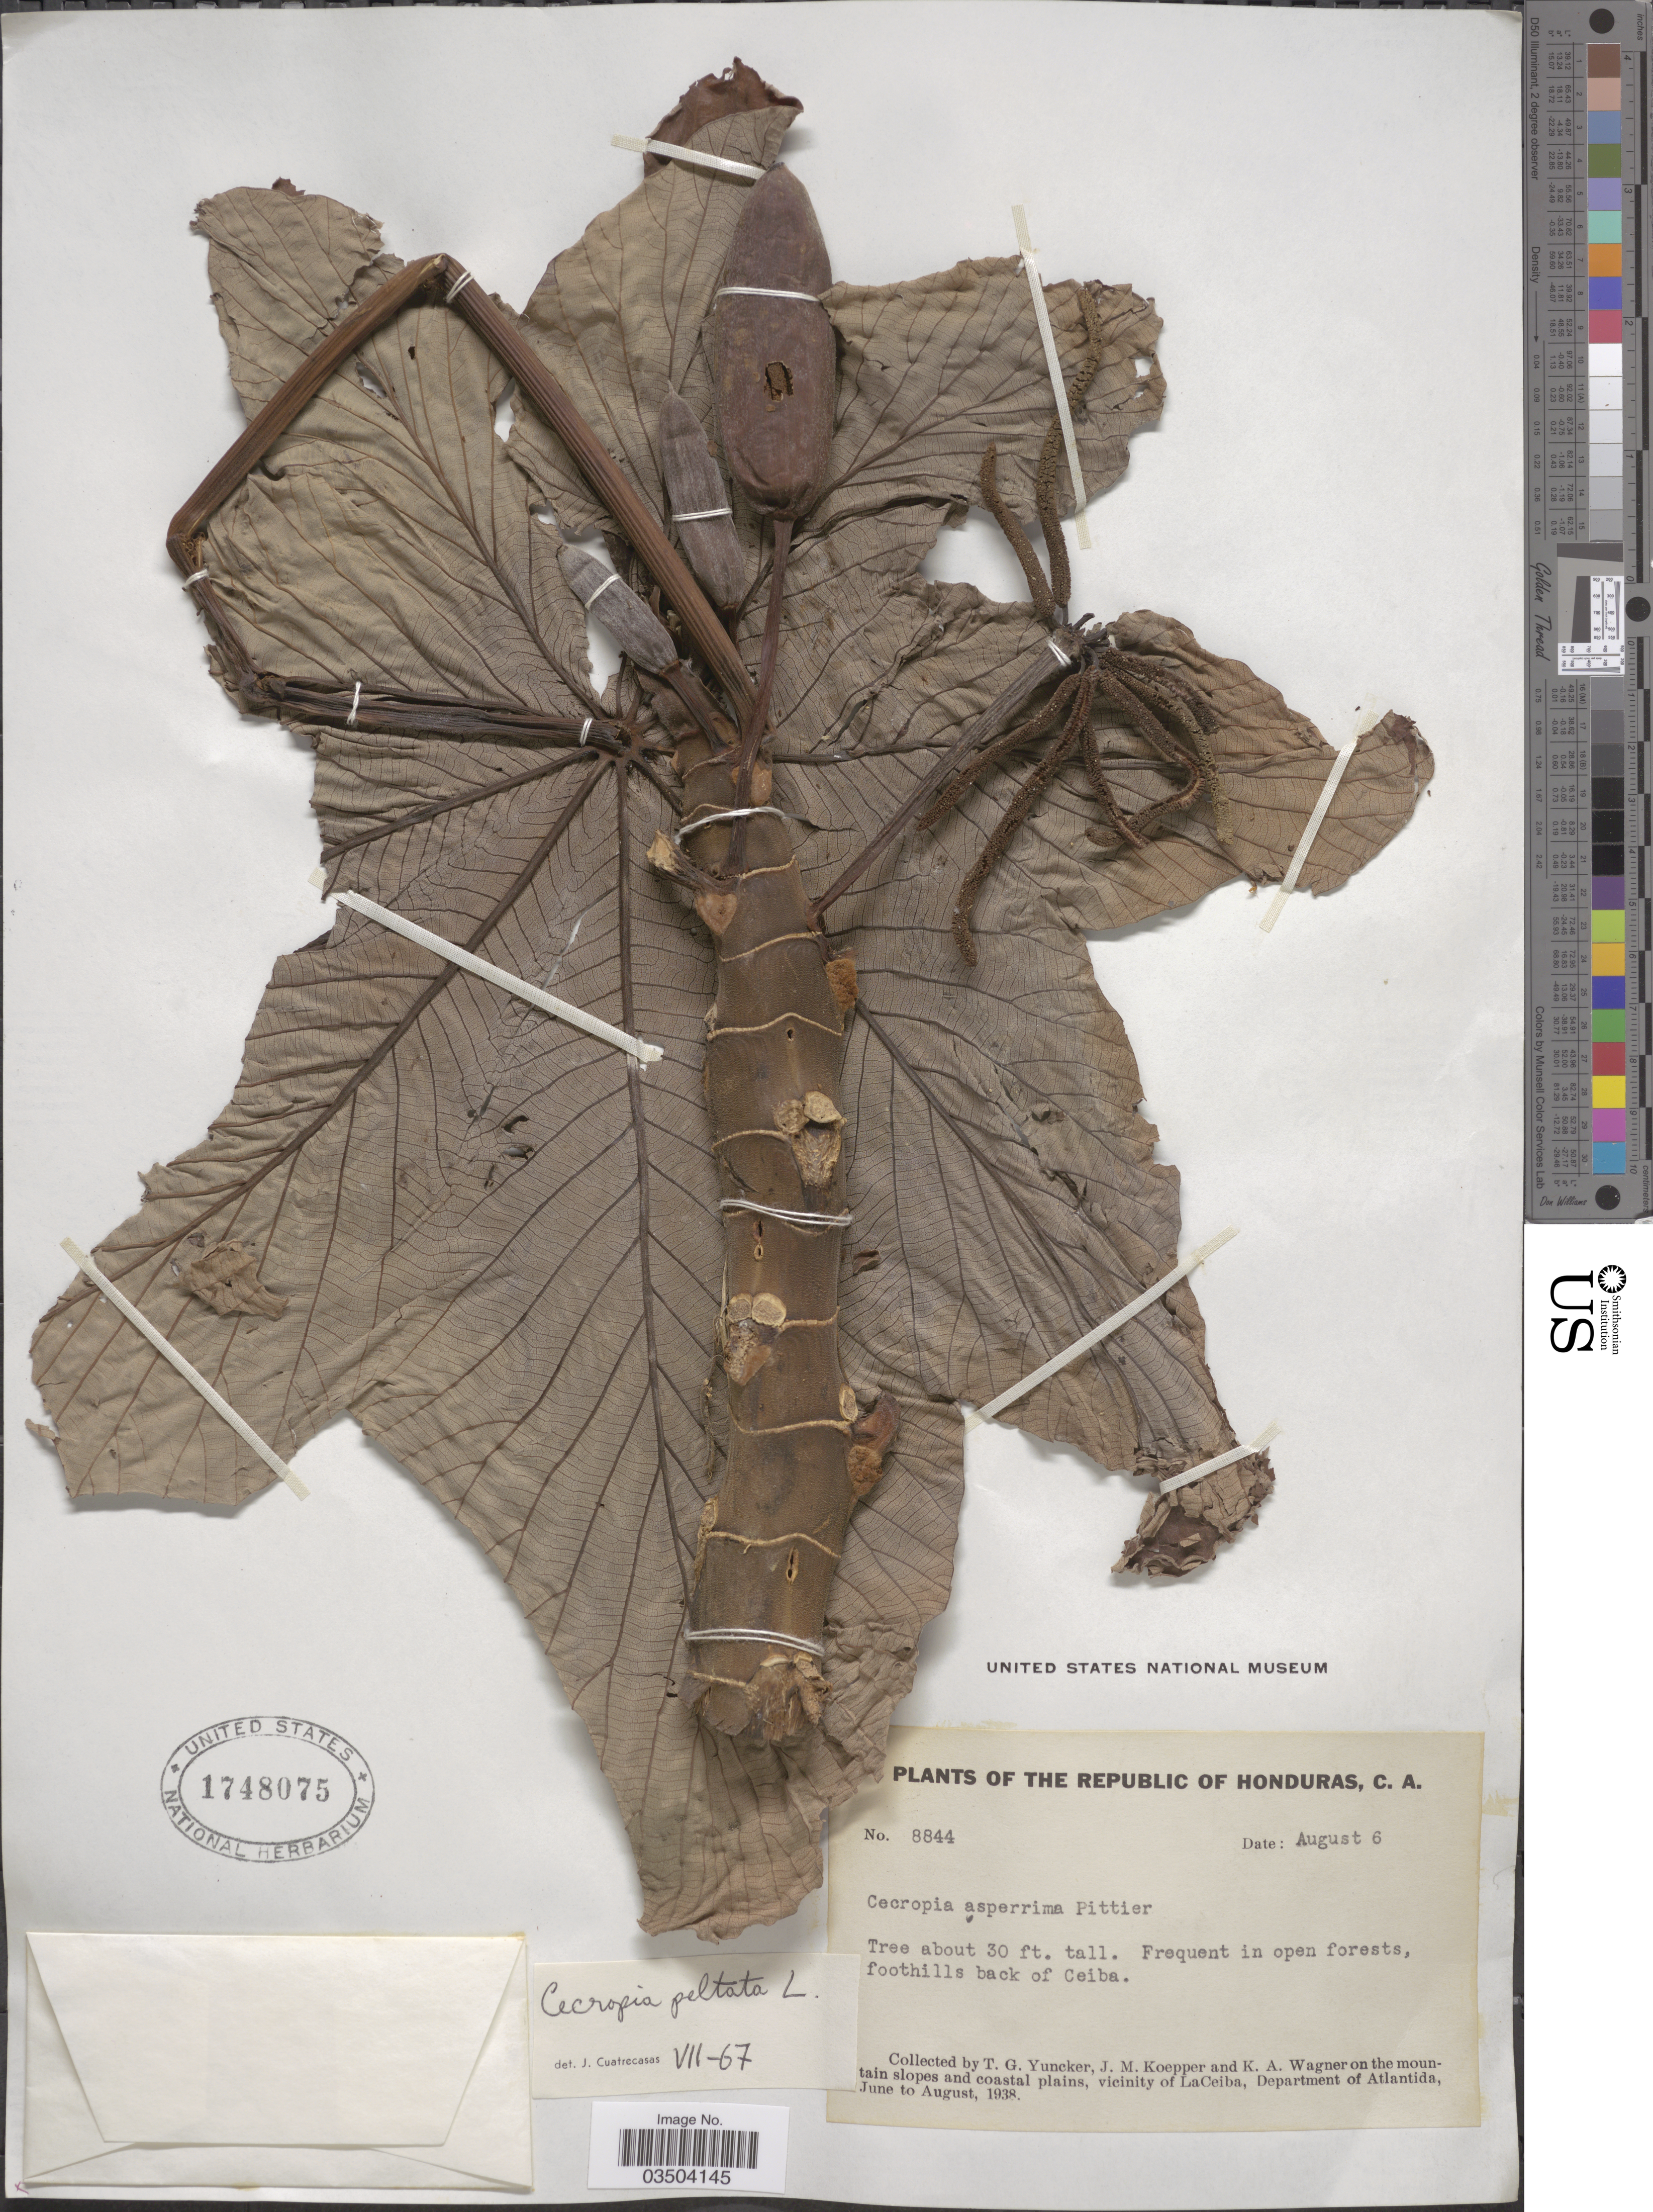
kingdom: Plantae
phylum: Tracheophyta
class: Magnoliopsida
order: Rosales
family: Urticaceae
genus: Cecropia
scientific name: Cecropia peltata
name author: L.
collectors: T. G. Yuncker, J. M. Koepper & K. A. Wagner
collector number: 8844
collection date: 1938-08-06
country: Honduras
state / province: Atlantida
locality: Foothills back of Ceiba. On the mountain slopes and coastal plains, vicinity of LaCeiba, Department of Atlantida.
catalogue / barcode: US 1748075